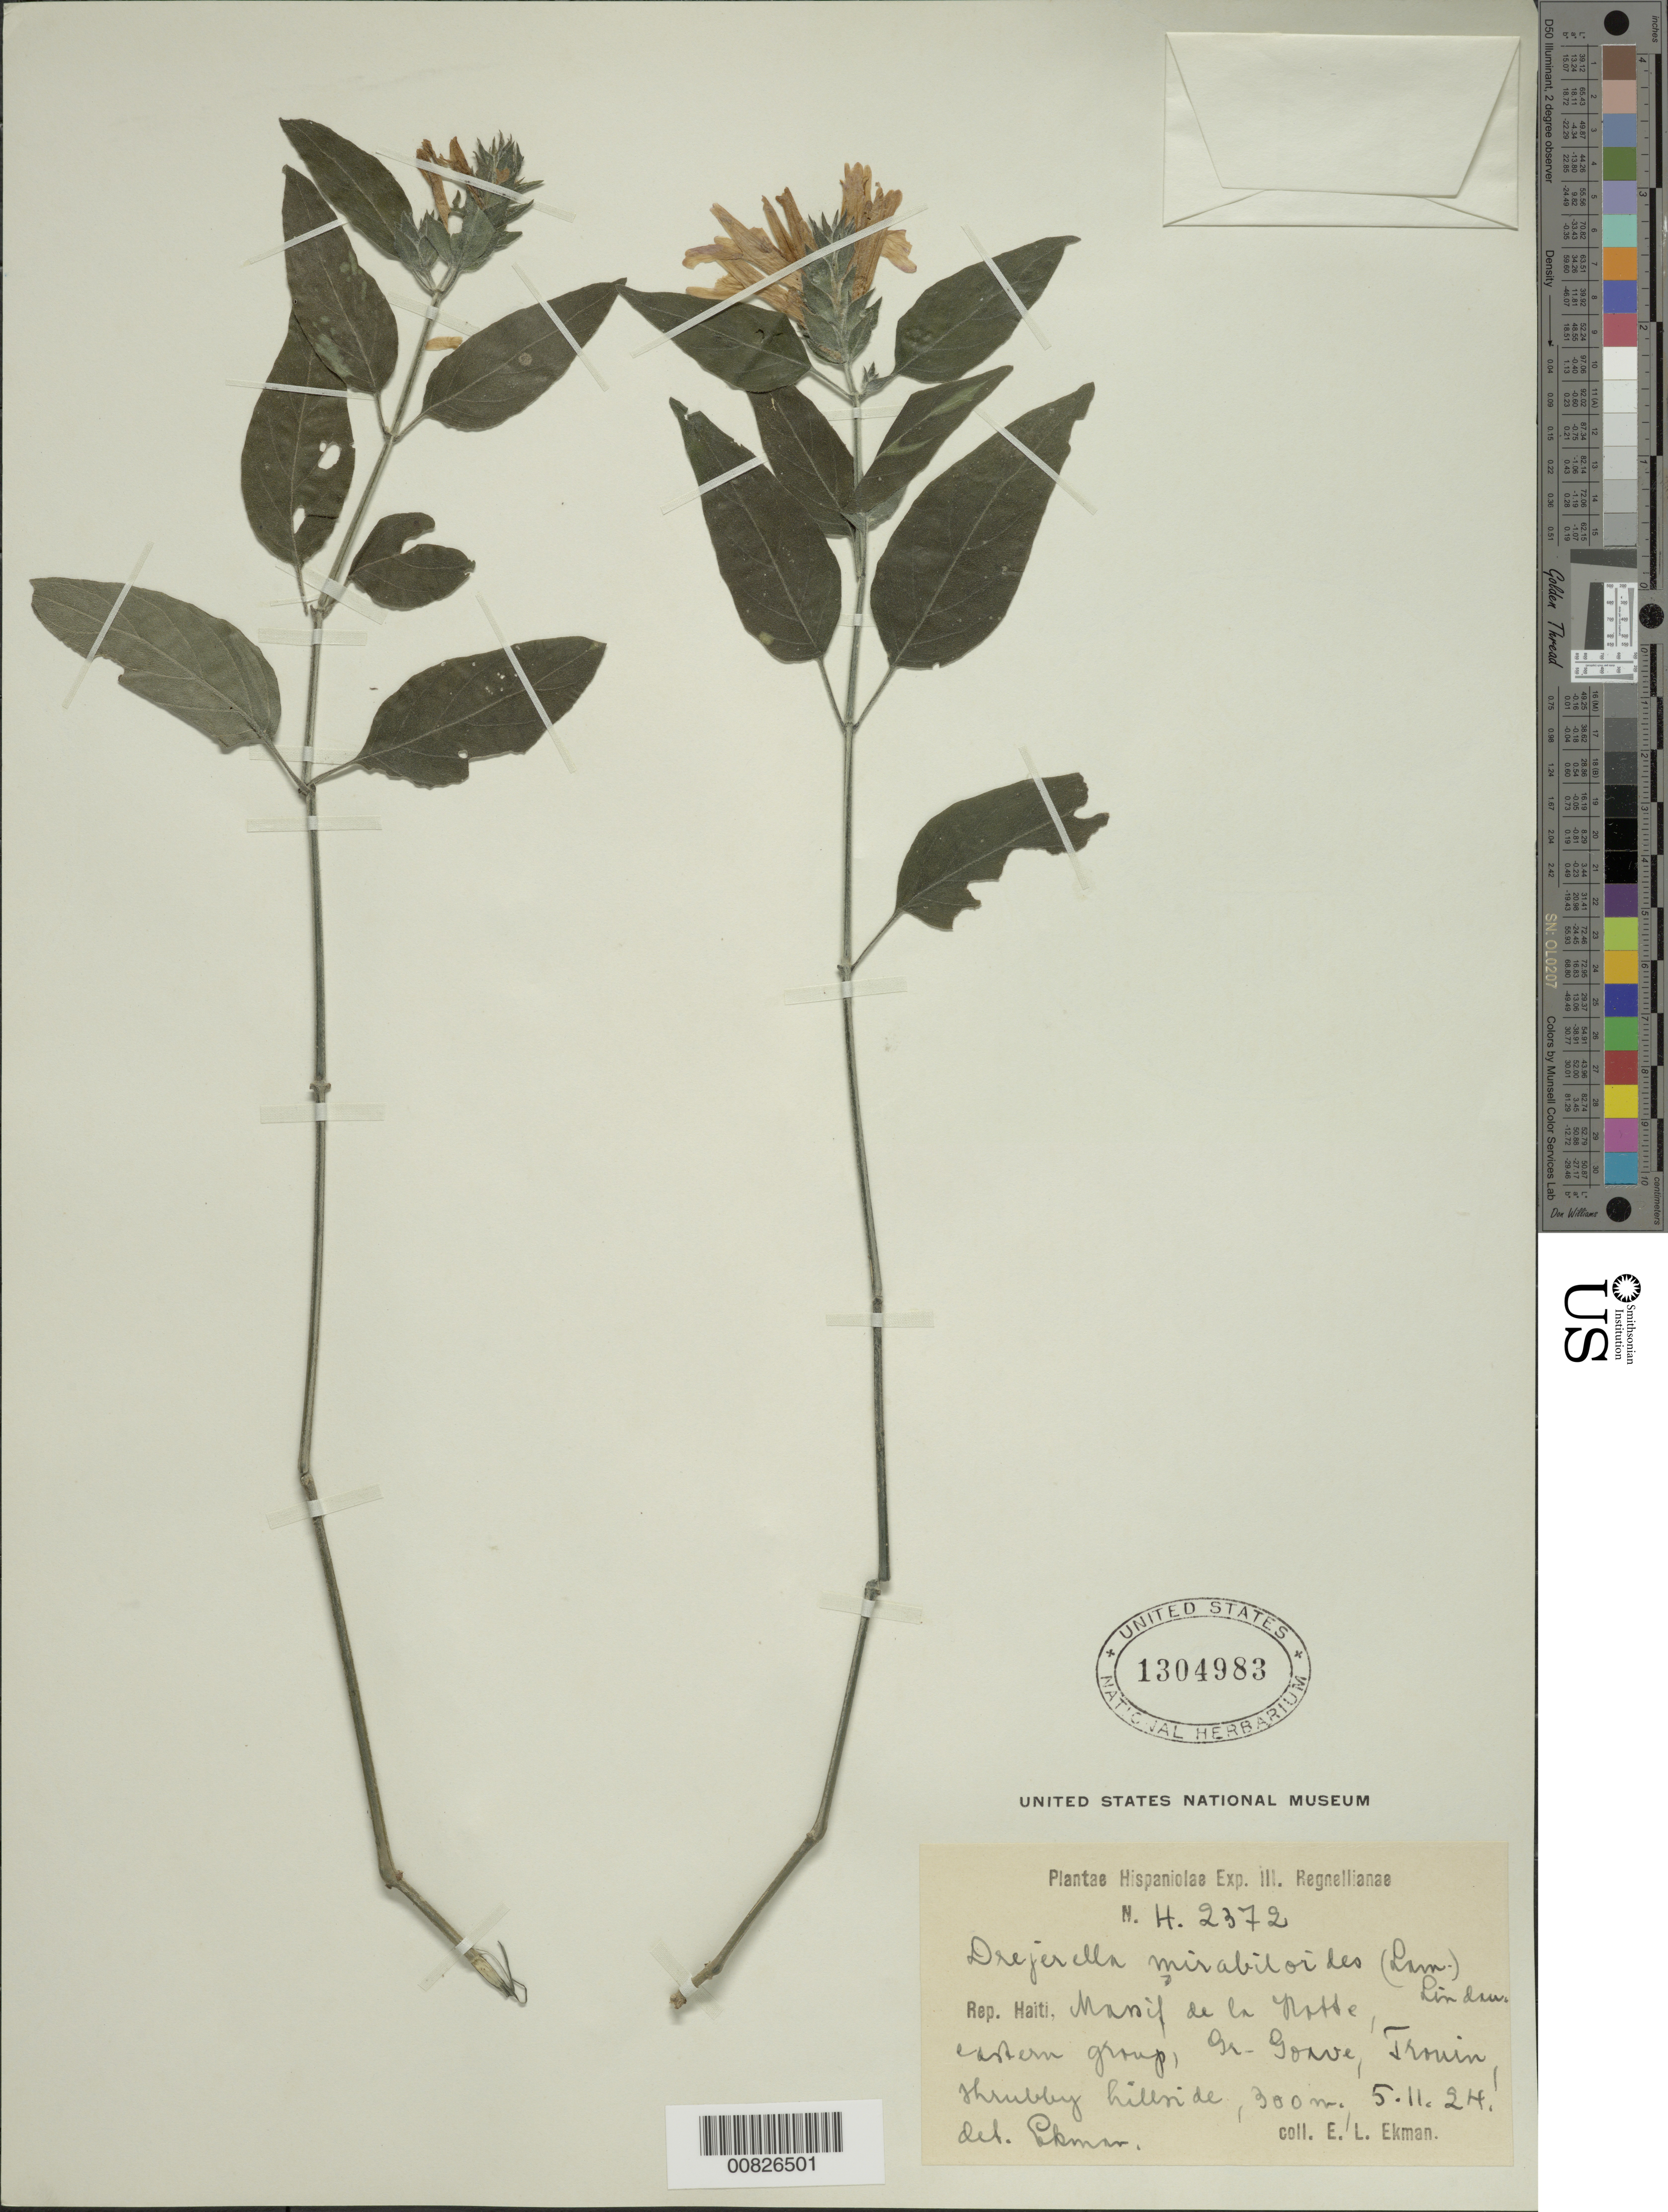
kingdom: Plantae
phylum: Tracheophyta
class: Magnoliopsida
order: Lamiales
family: Acanthaceae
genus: Justicia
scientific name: Justicia mirabiloides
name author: Lam.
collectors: E. L. Ekman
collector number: H 2372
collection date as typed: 05 Nov 1924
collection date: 1924-11-05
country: Haiti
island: Hispaniola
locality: Massif de la Hotte, eastern group, Gr Goave, Trouin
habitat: Shrubby hillside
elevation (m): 300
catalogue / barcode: US 1304983